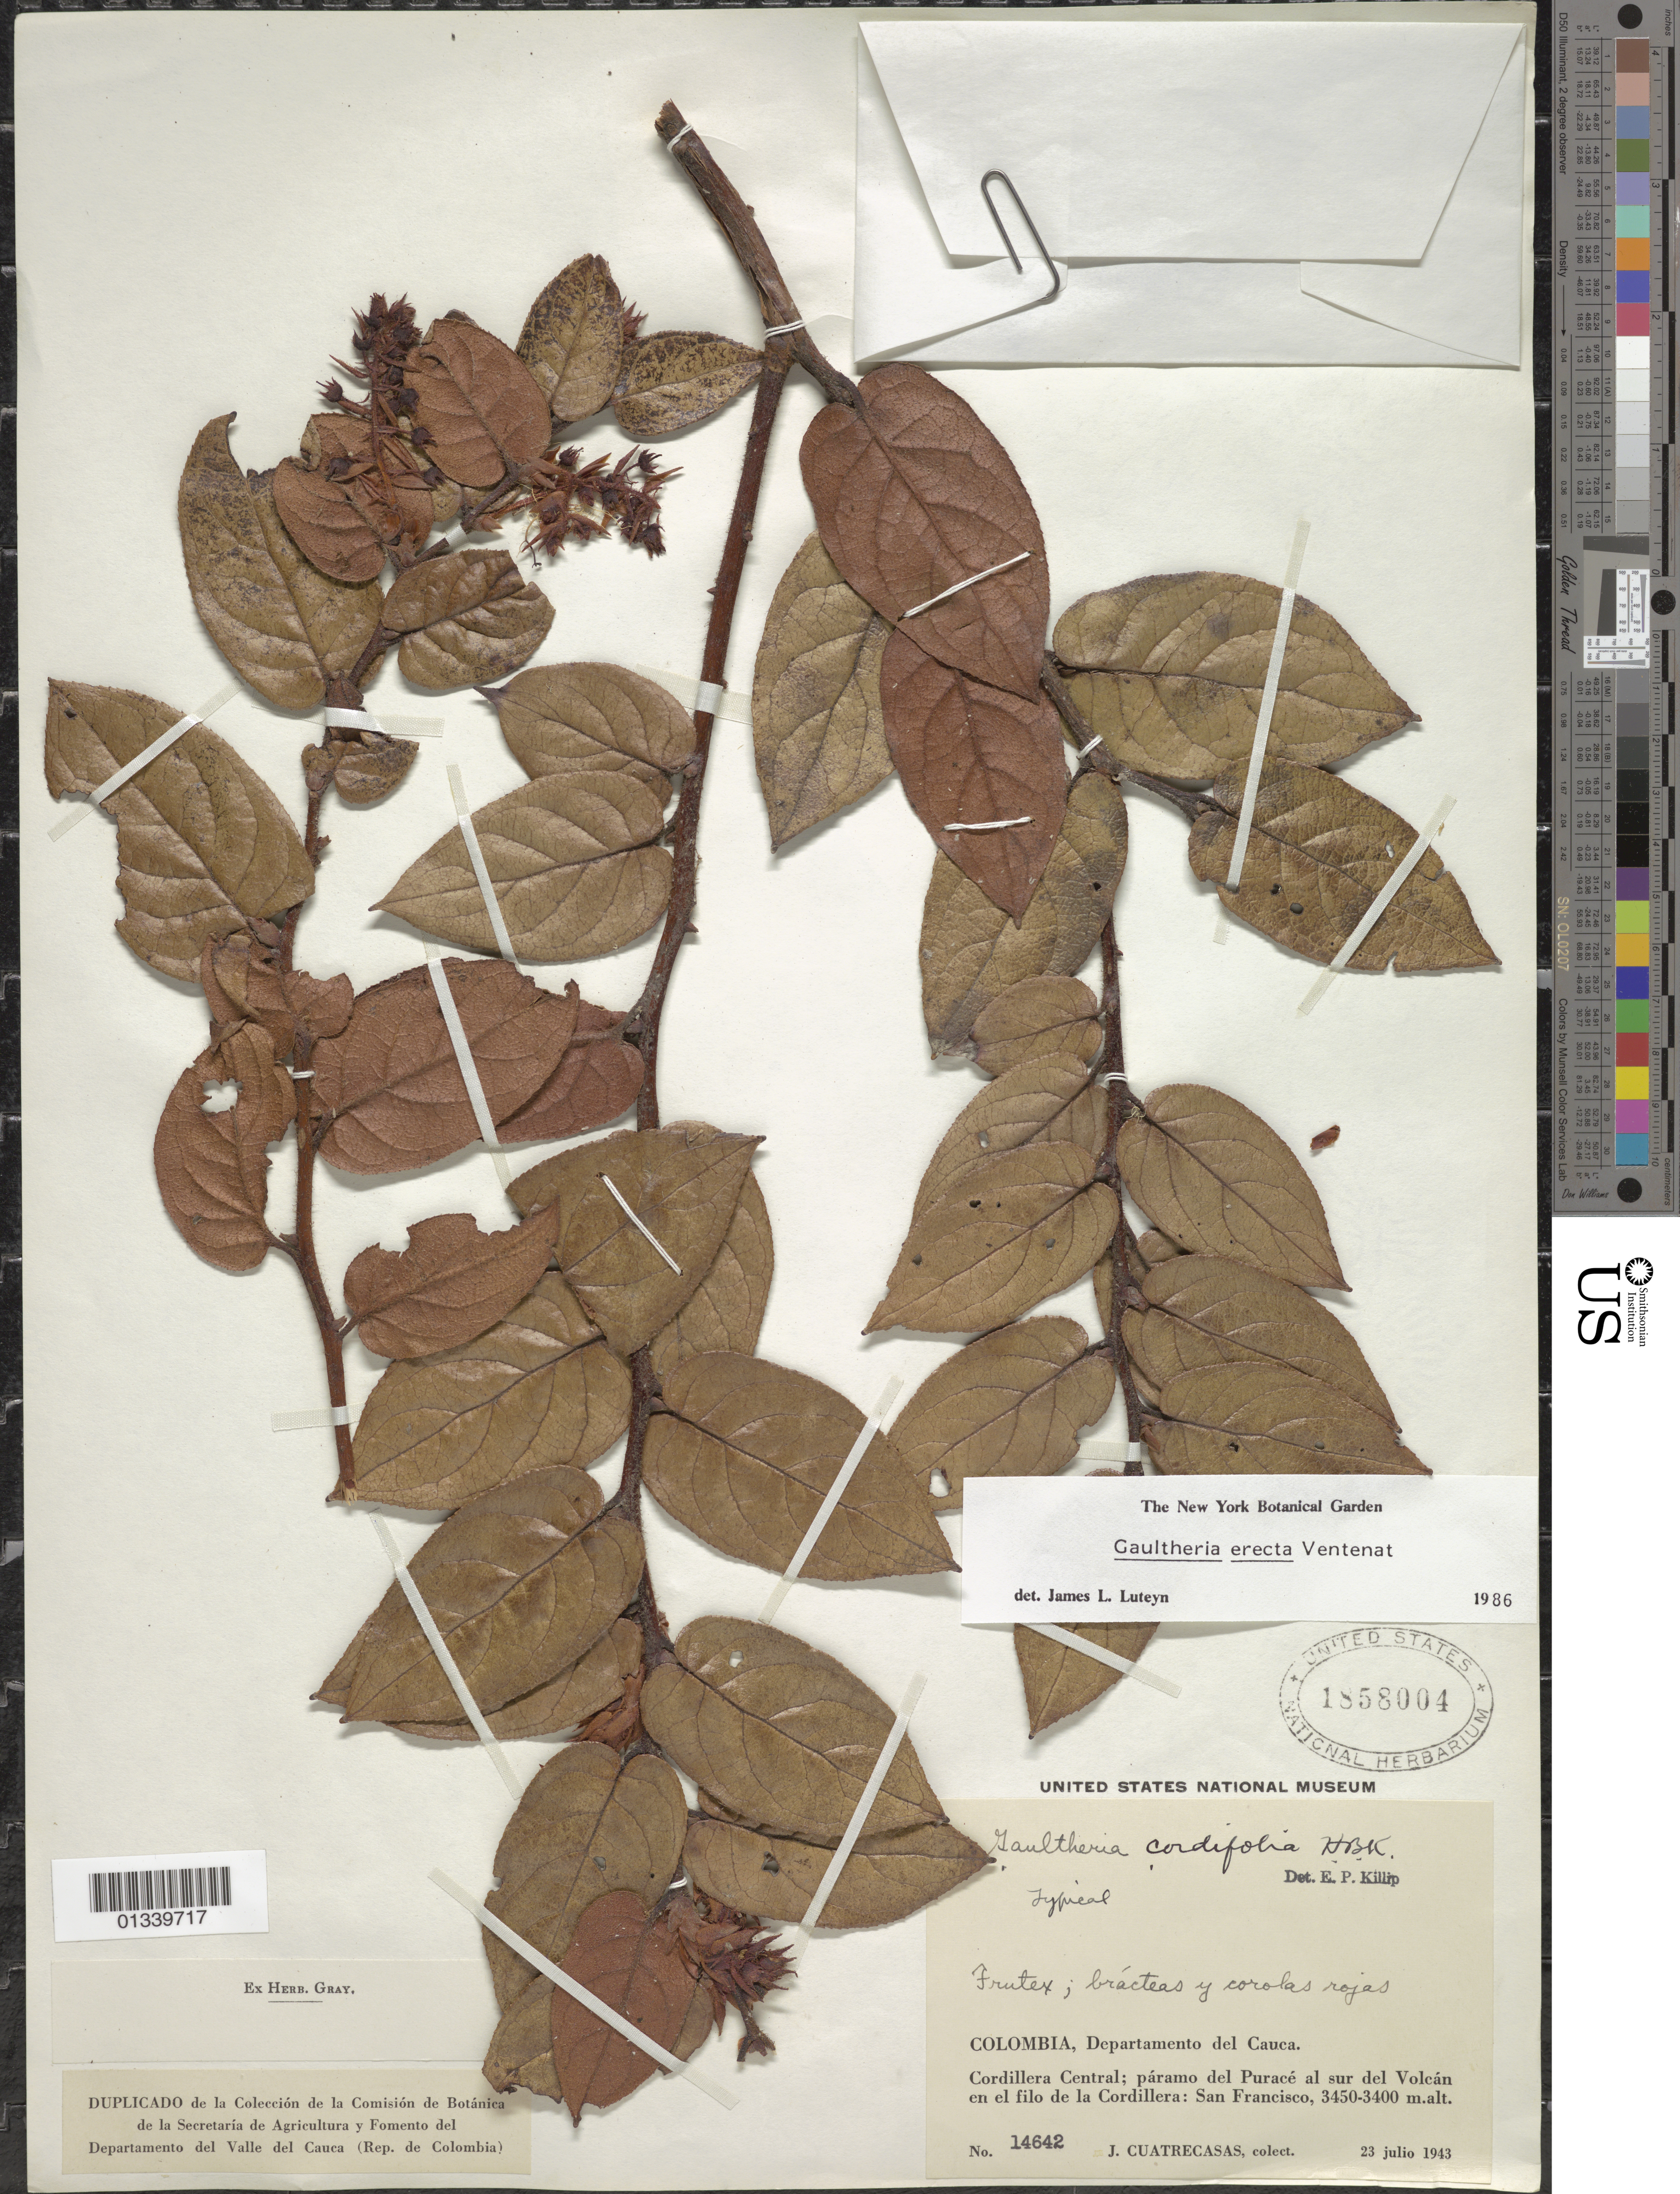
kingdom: Plantae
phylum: Tracheophyta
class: Magnoliopsida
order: Ericales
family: Ericaceae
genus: Gaultheria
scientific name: Gaultheria cordifolia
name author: Kunth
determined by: Smith, A. C.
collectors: J. Cuatrecasas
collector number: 14642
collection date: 1943-07-23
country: Colombia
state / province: Cundinamarca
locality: Cordillera Central; paramo del Purace al sur del Volcan en el filo de la Cordillera: San Francisco.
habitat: Tropical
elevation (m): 3400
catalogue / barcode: US 1858004